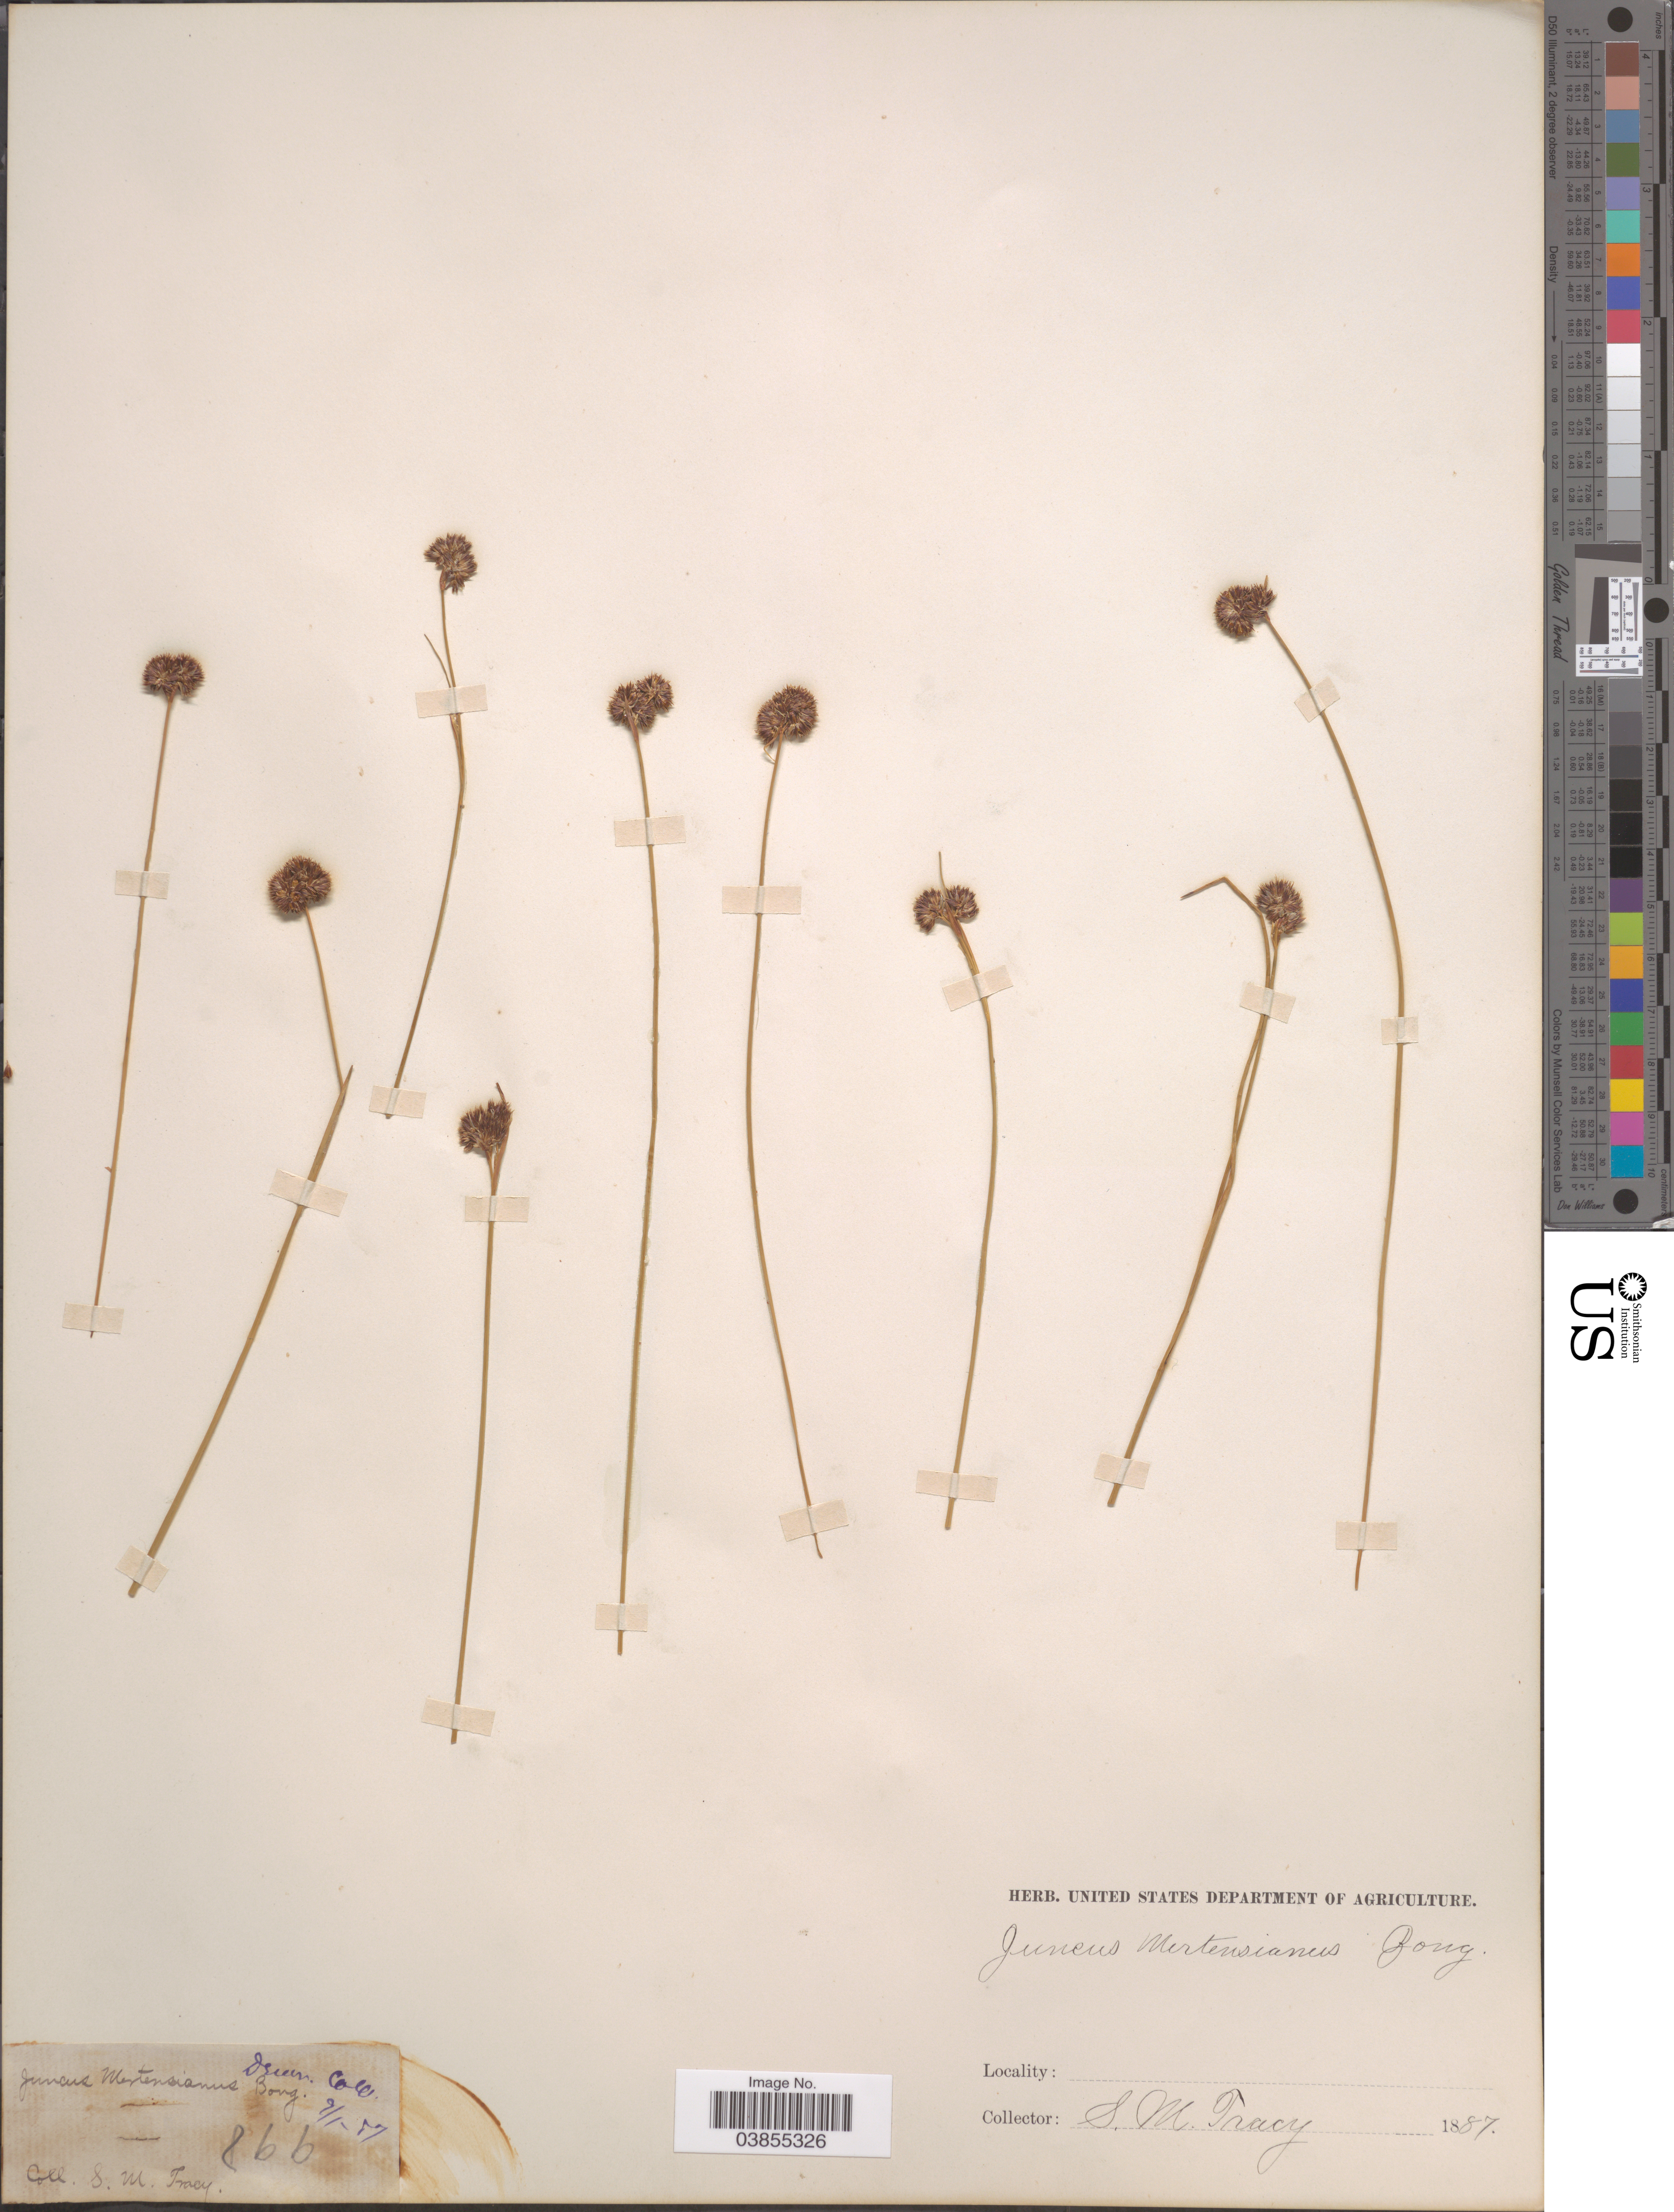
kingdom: Plantae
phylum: Tracheophyta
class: Liliopsida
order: Poales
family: Juncaceae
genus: Juncus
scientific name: Juncus nevadensis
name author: S. Watson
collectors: S. M. Tracy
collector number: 866*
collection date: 1887-09-01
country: United States